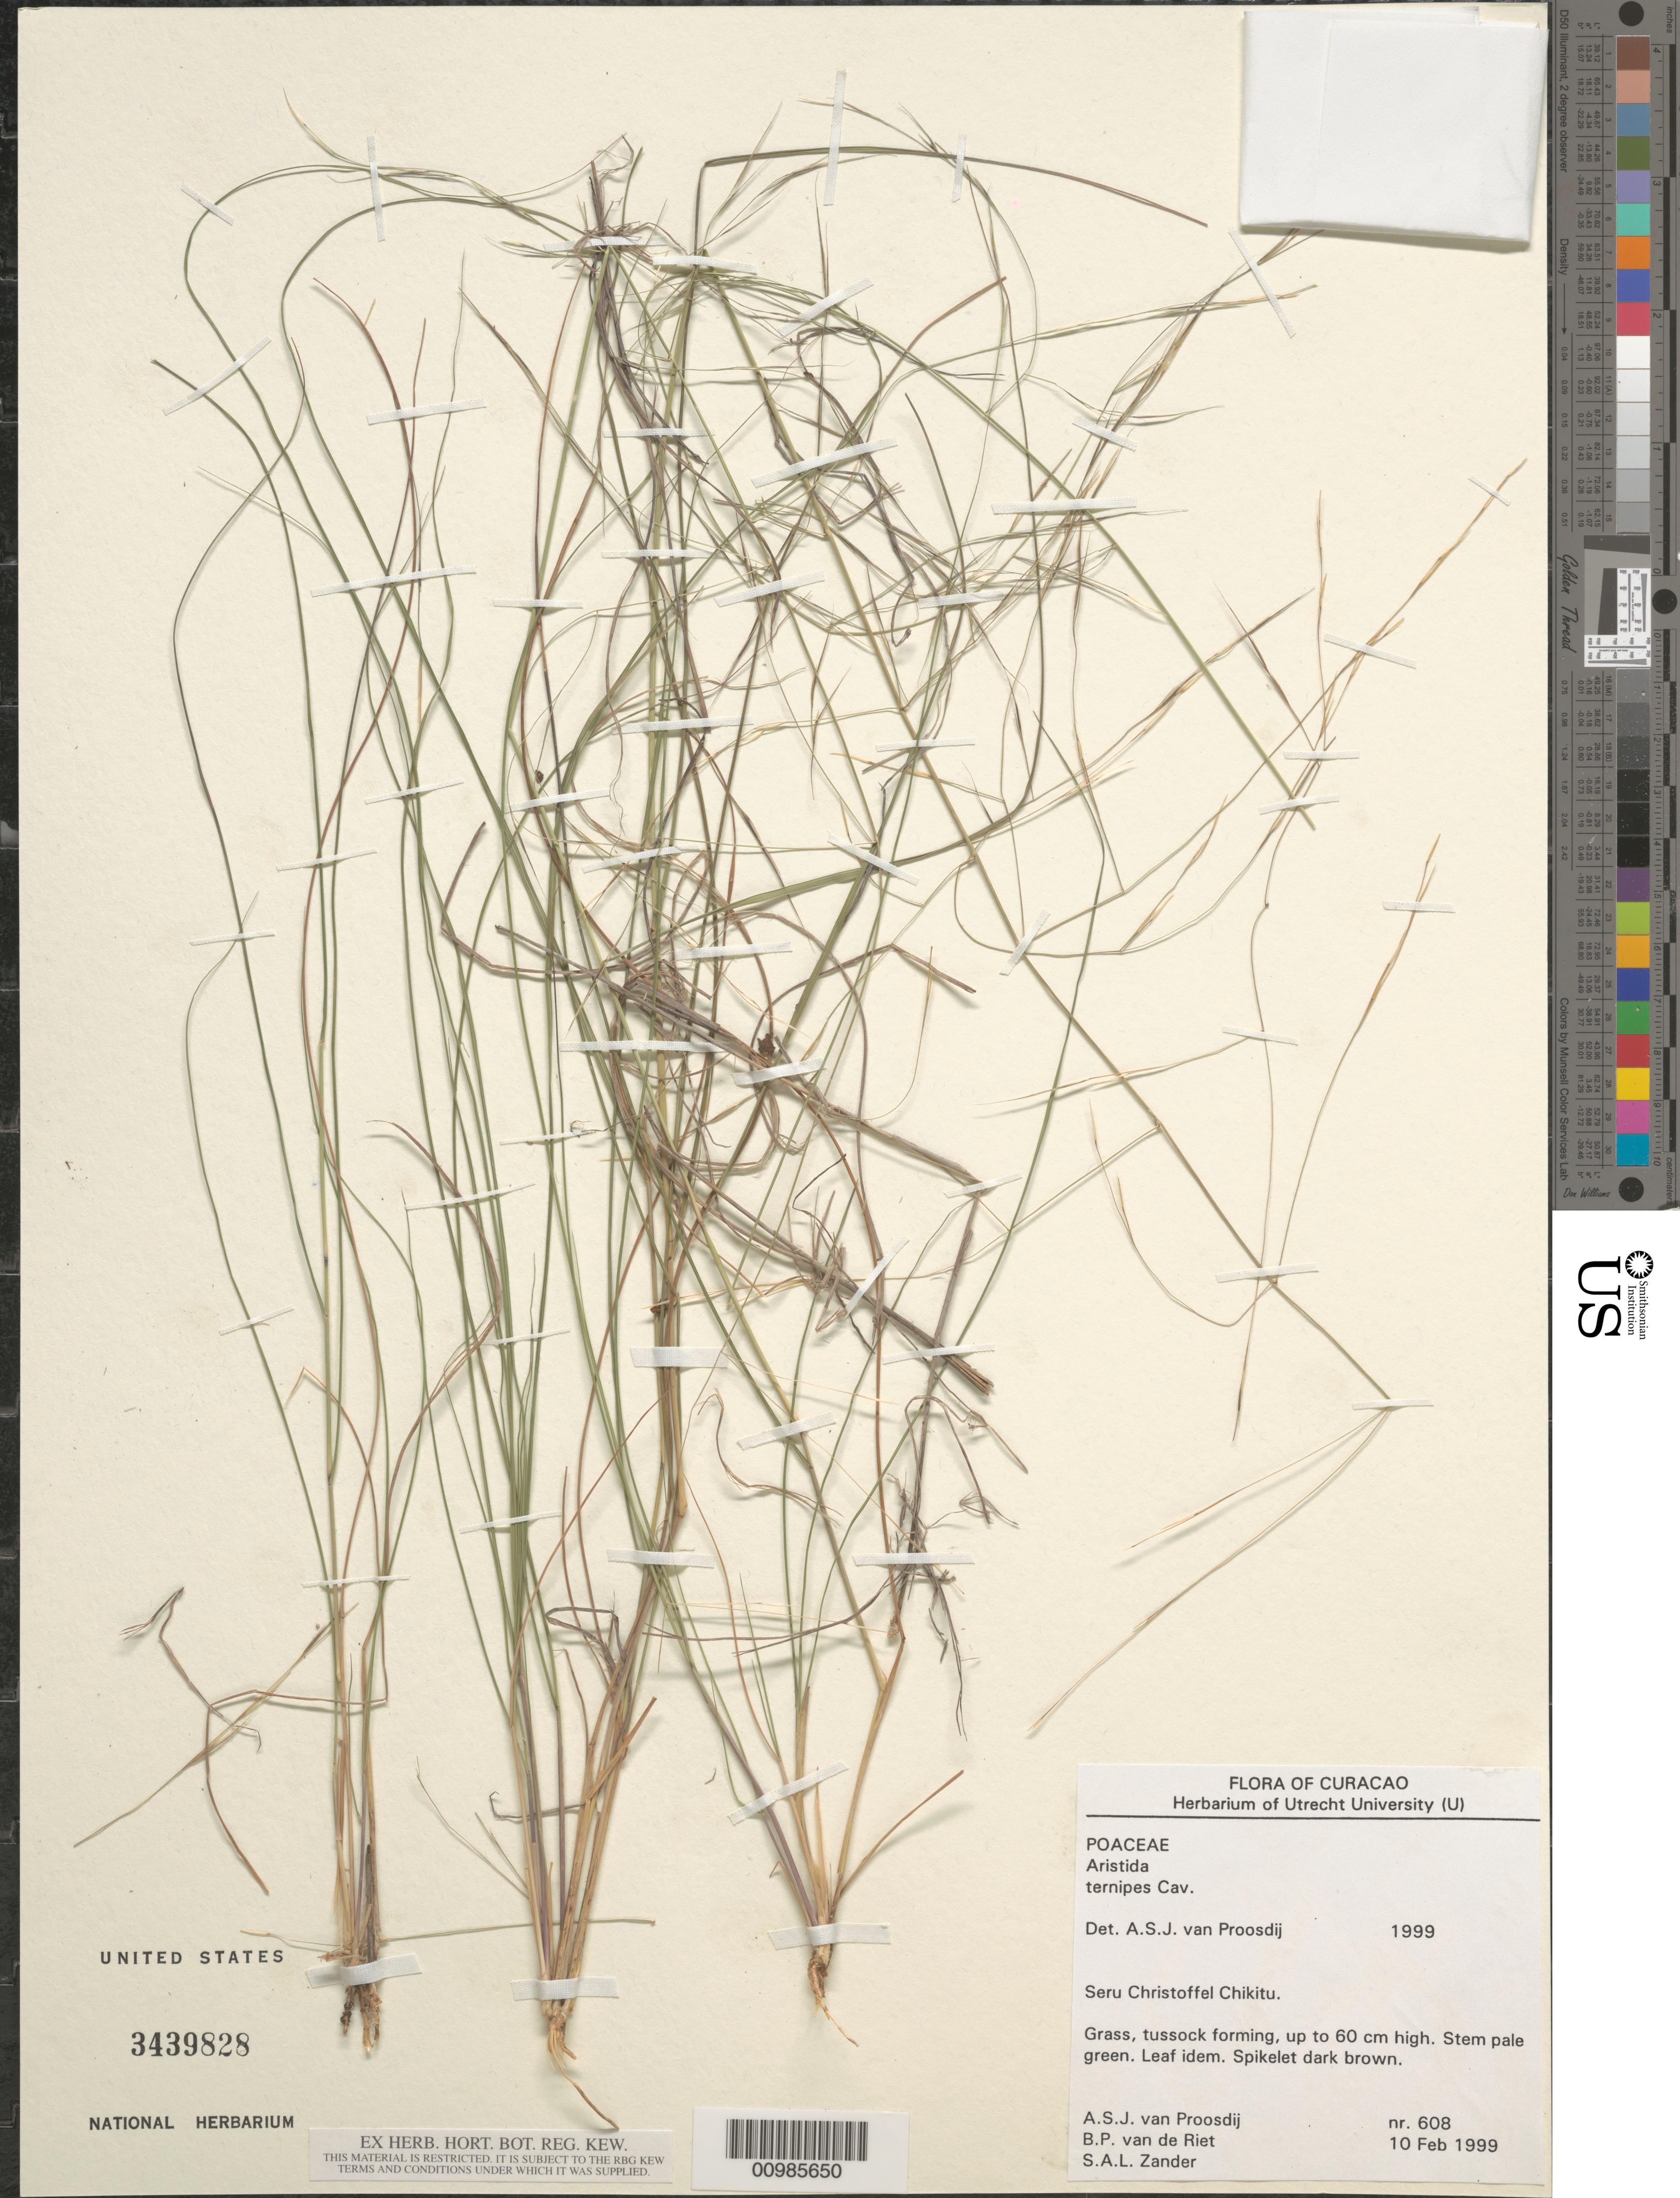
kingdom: Plantae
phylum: Tracheophyta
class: Liliopsida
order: Poales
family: Poaceae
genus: Aristida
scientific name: Aristida ternipes var. ternipes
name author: Cav.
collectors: A. Proosdij, B. Riet & S. Zander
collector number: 608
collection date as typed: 10 Feb 1999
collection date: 1999-02-10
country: Curaçao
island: Curaçao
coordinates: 0 N, 0 E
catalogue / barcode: US 3439828